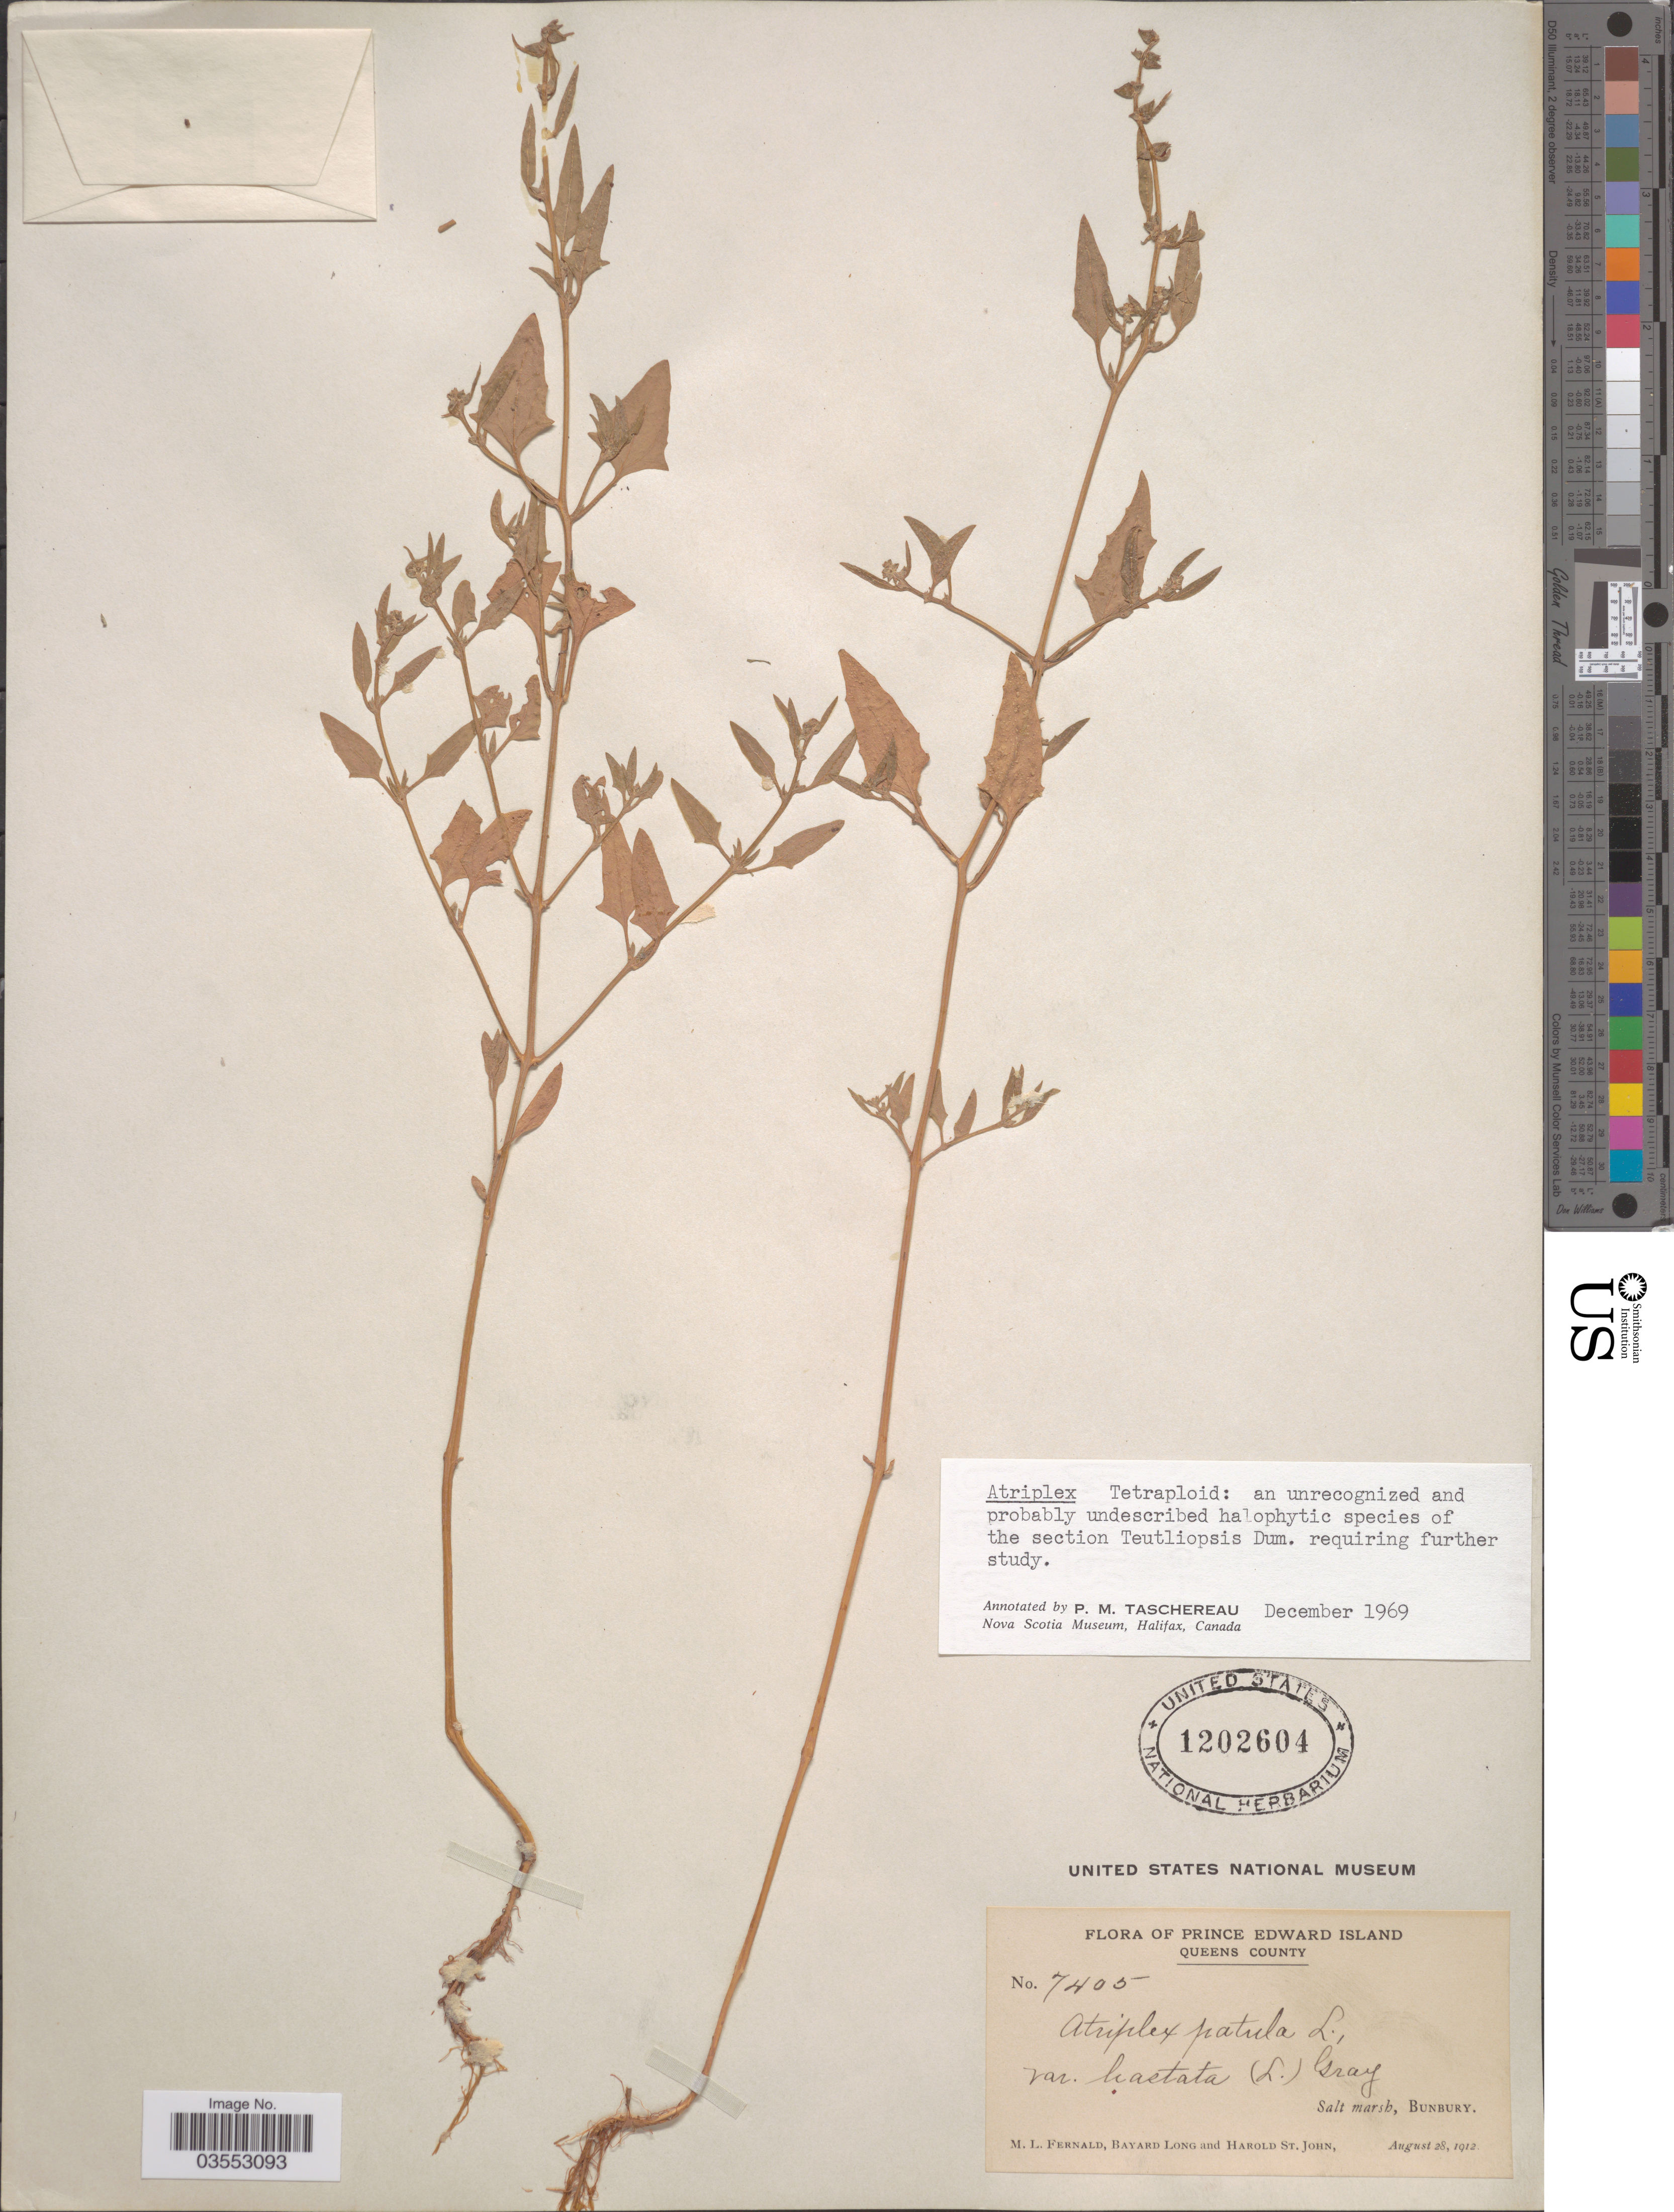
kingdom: Plantae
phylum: Tracheophyta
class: Magnoliopsida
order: Caryophyllales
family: Amaranthaceae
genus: Atriplex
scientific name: Atriplex sp.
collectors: M. L. Fernald, B. Long & H. St. John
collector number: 7405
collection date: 1912-08-28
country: Canada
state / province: Prince Edward Island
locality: Queens County. Salt marsh, Bunbury.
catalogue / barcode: US 1202604